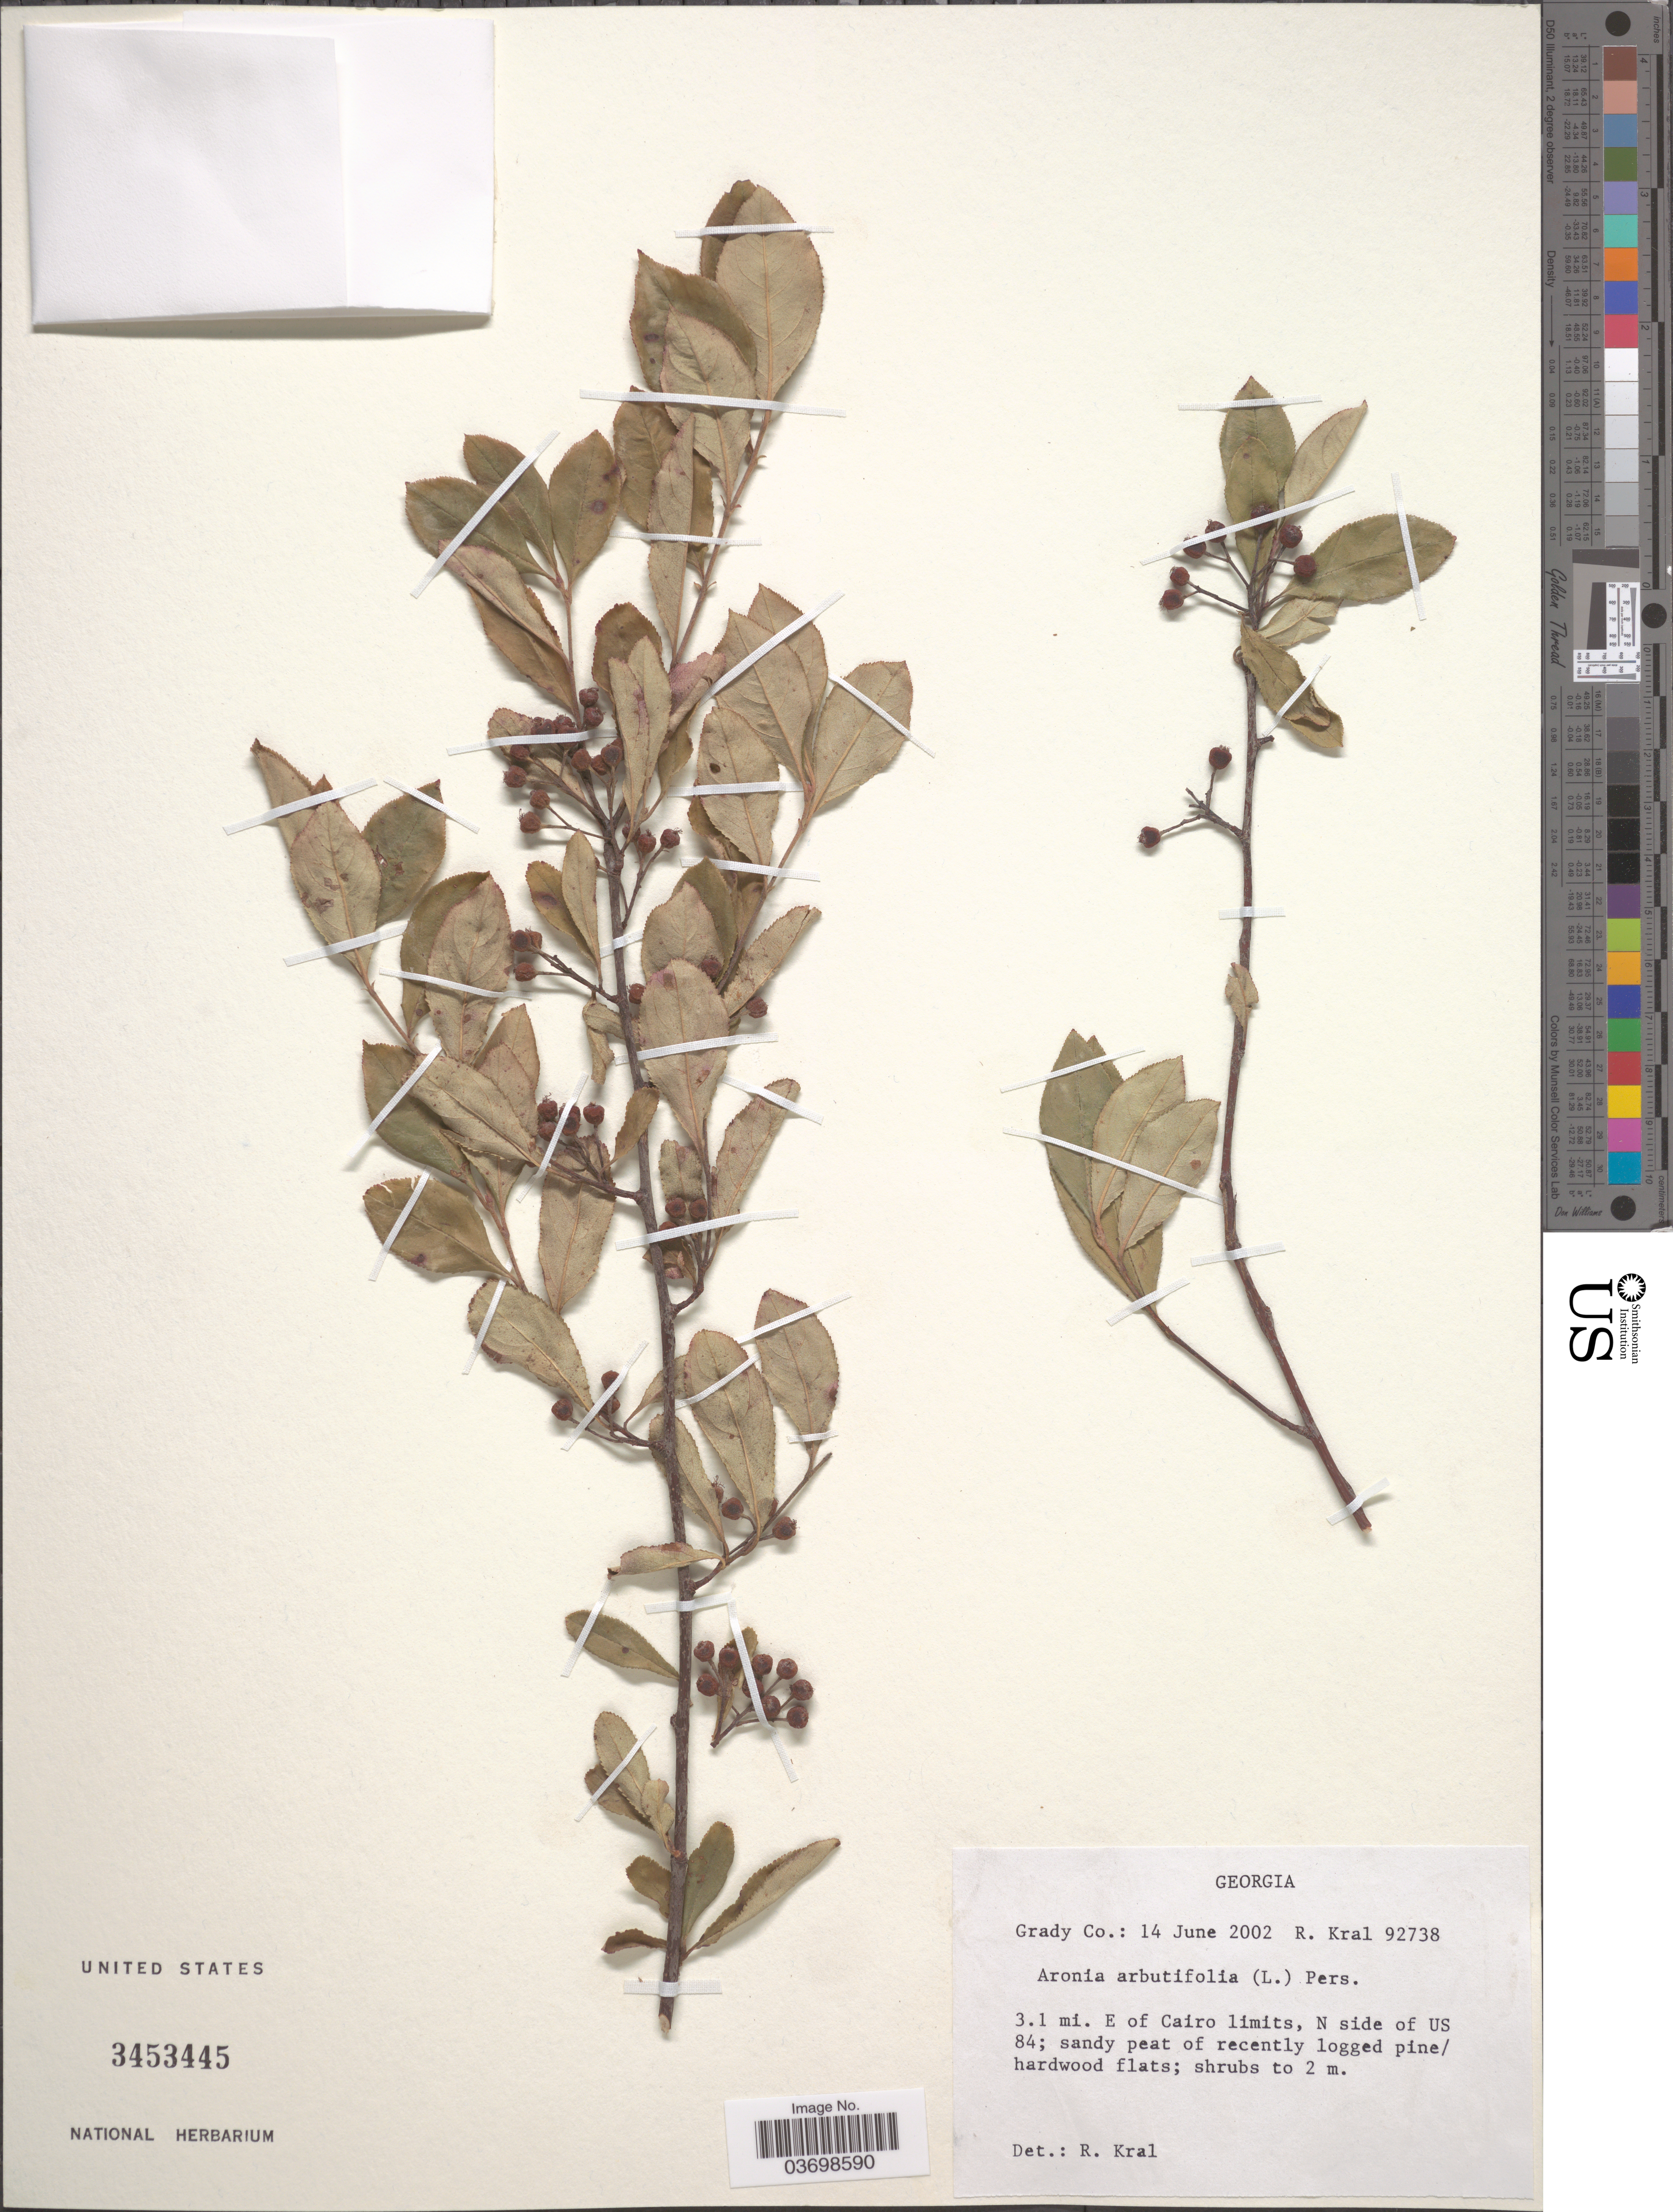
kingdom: Plantae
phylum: Tracheophyta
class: Magnoliopsida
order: Rosales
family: Rosaceae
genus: Aronia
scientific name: Aronia arbutifolia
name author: (L.) Pers.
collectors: R. Kral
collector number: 92738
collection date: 2002-06-14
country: United States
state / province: Georgia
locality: Grady Co. 3.1 mi. E of Cairo limits, N side of US 84.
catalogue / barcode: US 3453445